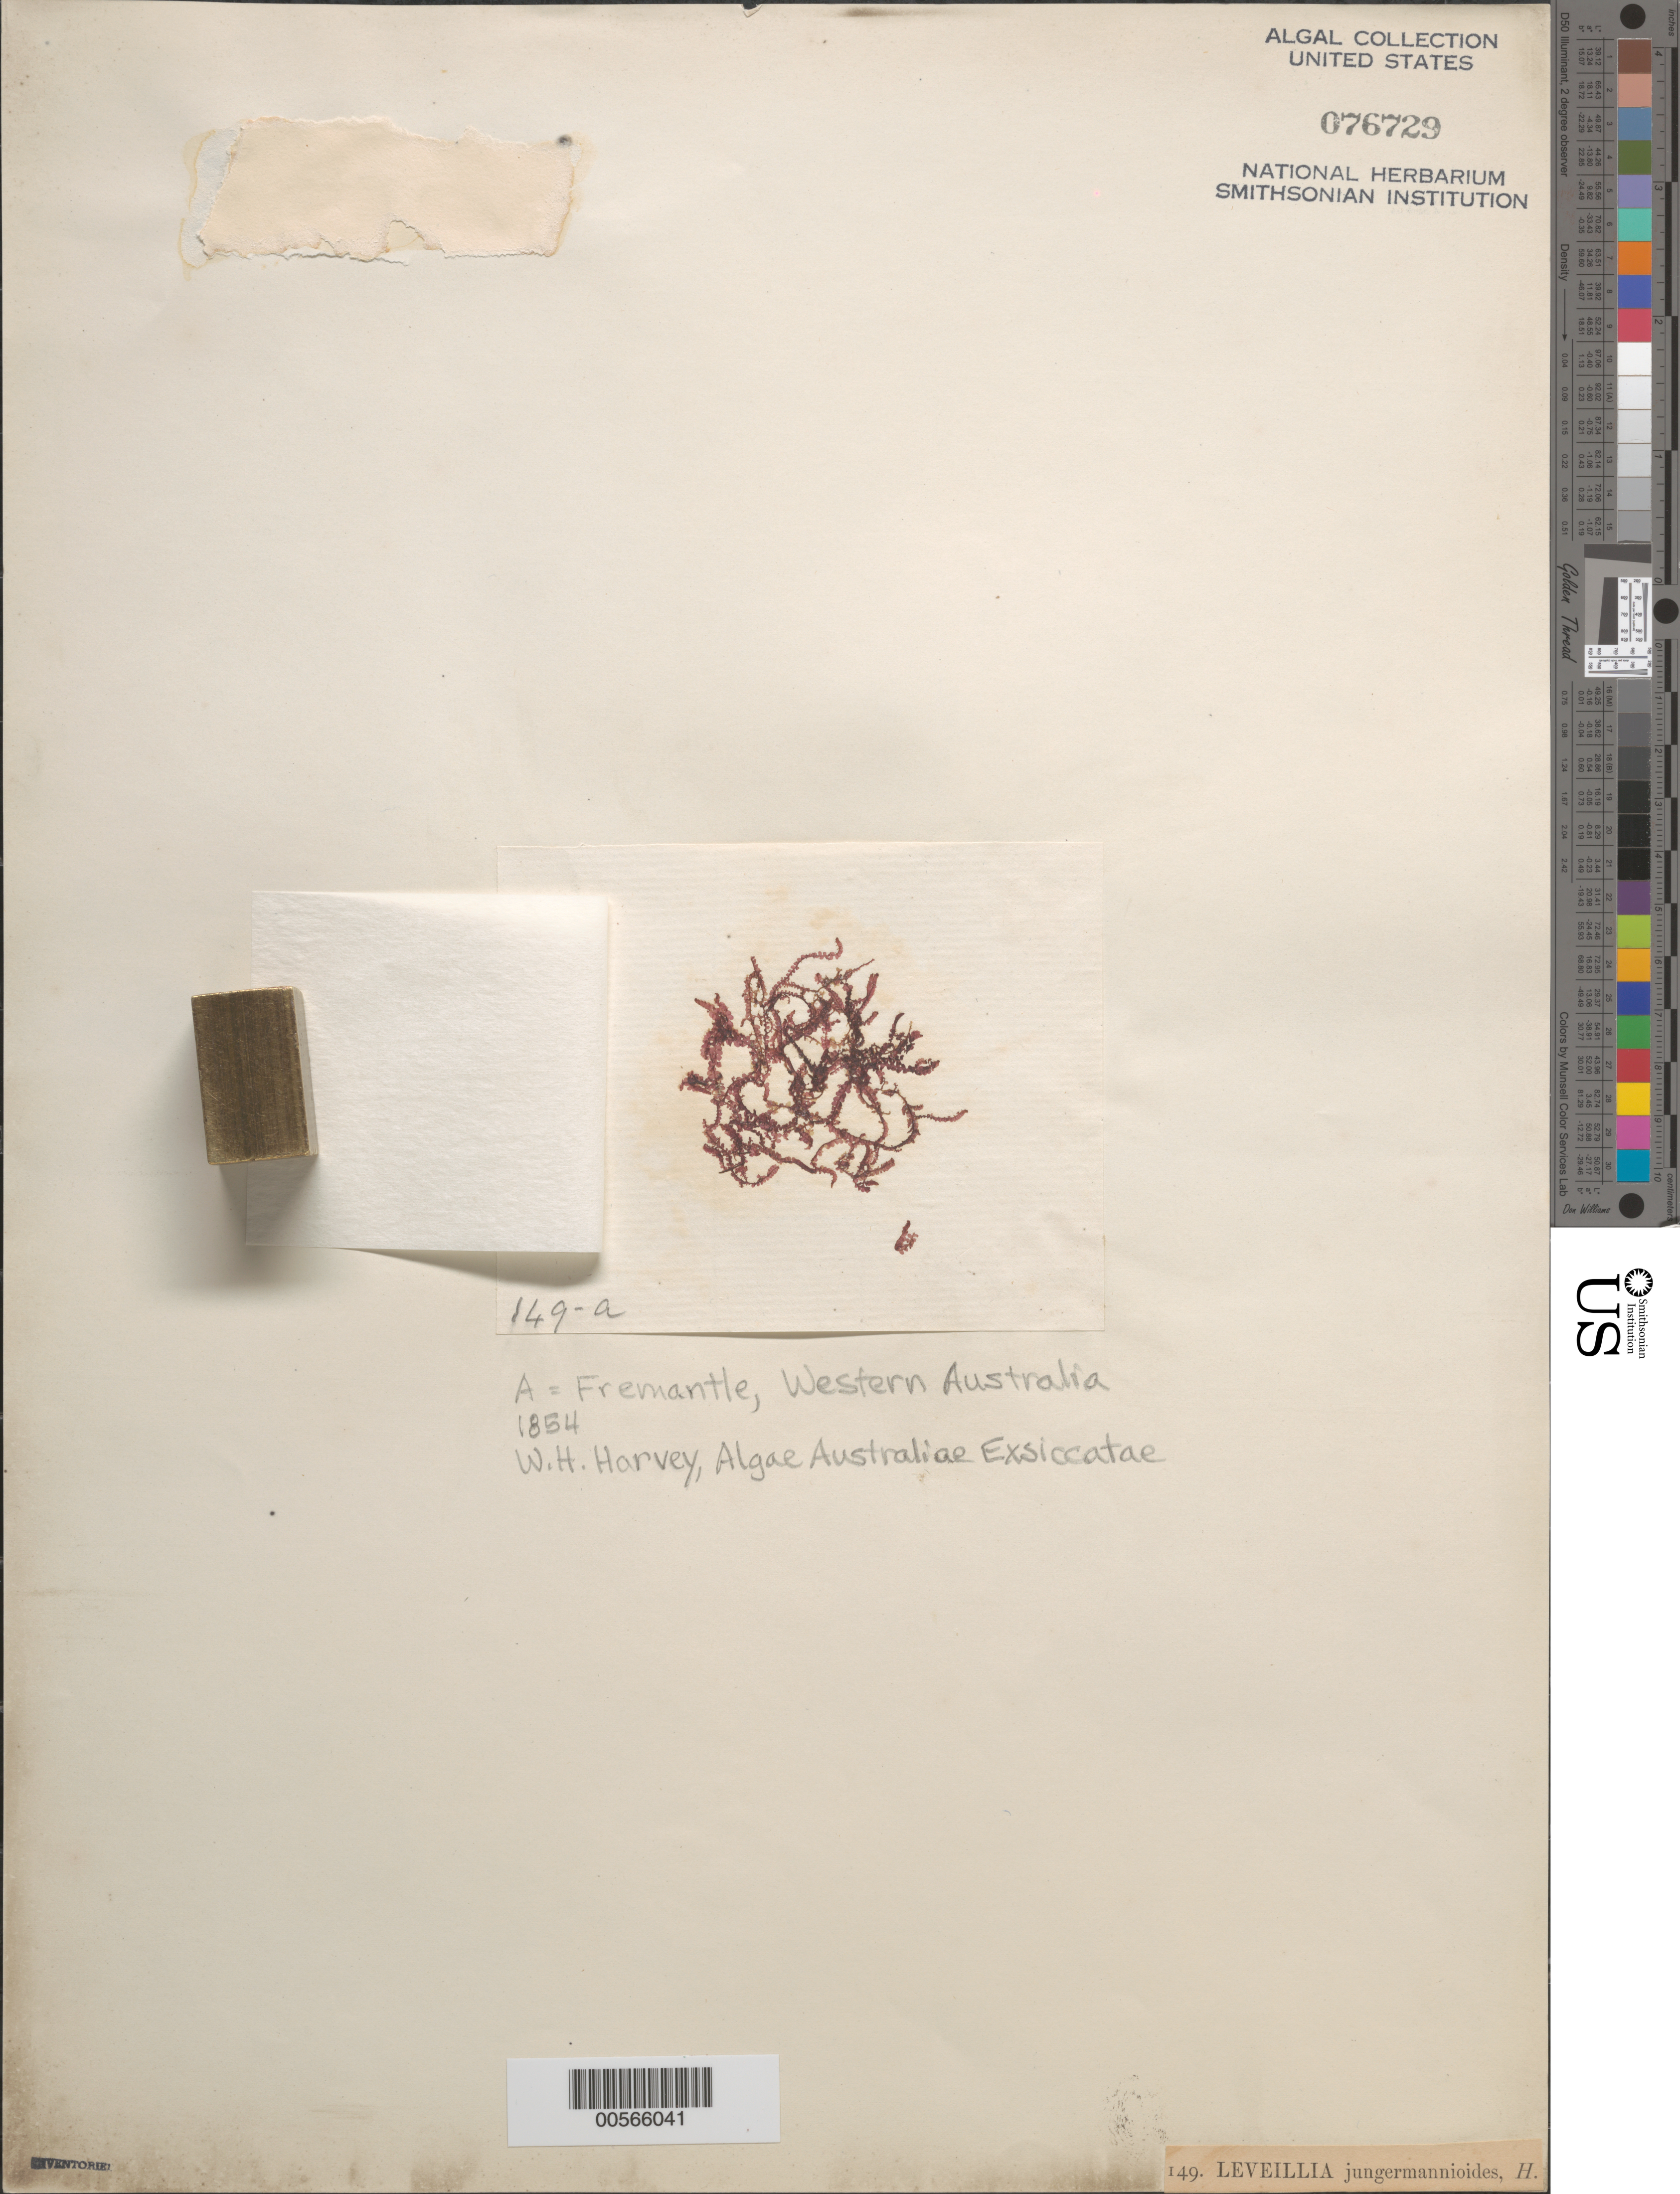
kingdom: Plantae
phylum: Rhodophyta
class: Florideophyceae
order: Ceramiales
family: Rhodomelaceae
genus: Leveillea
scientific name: Leveillea jungermannioides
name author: (Hering & G. Martens in G. Martens & Hering) Harv.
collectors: W. Harvey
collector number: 149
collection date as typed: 1854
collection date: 1854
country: Australia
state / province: Western Australia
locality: Fremantle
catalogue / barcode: US 76729